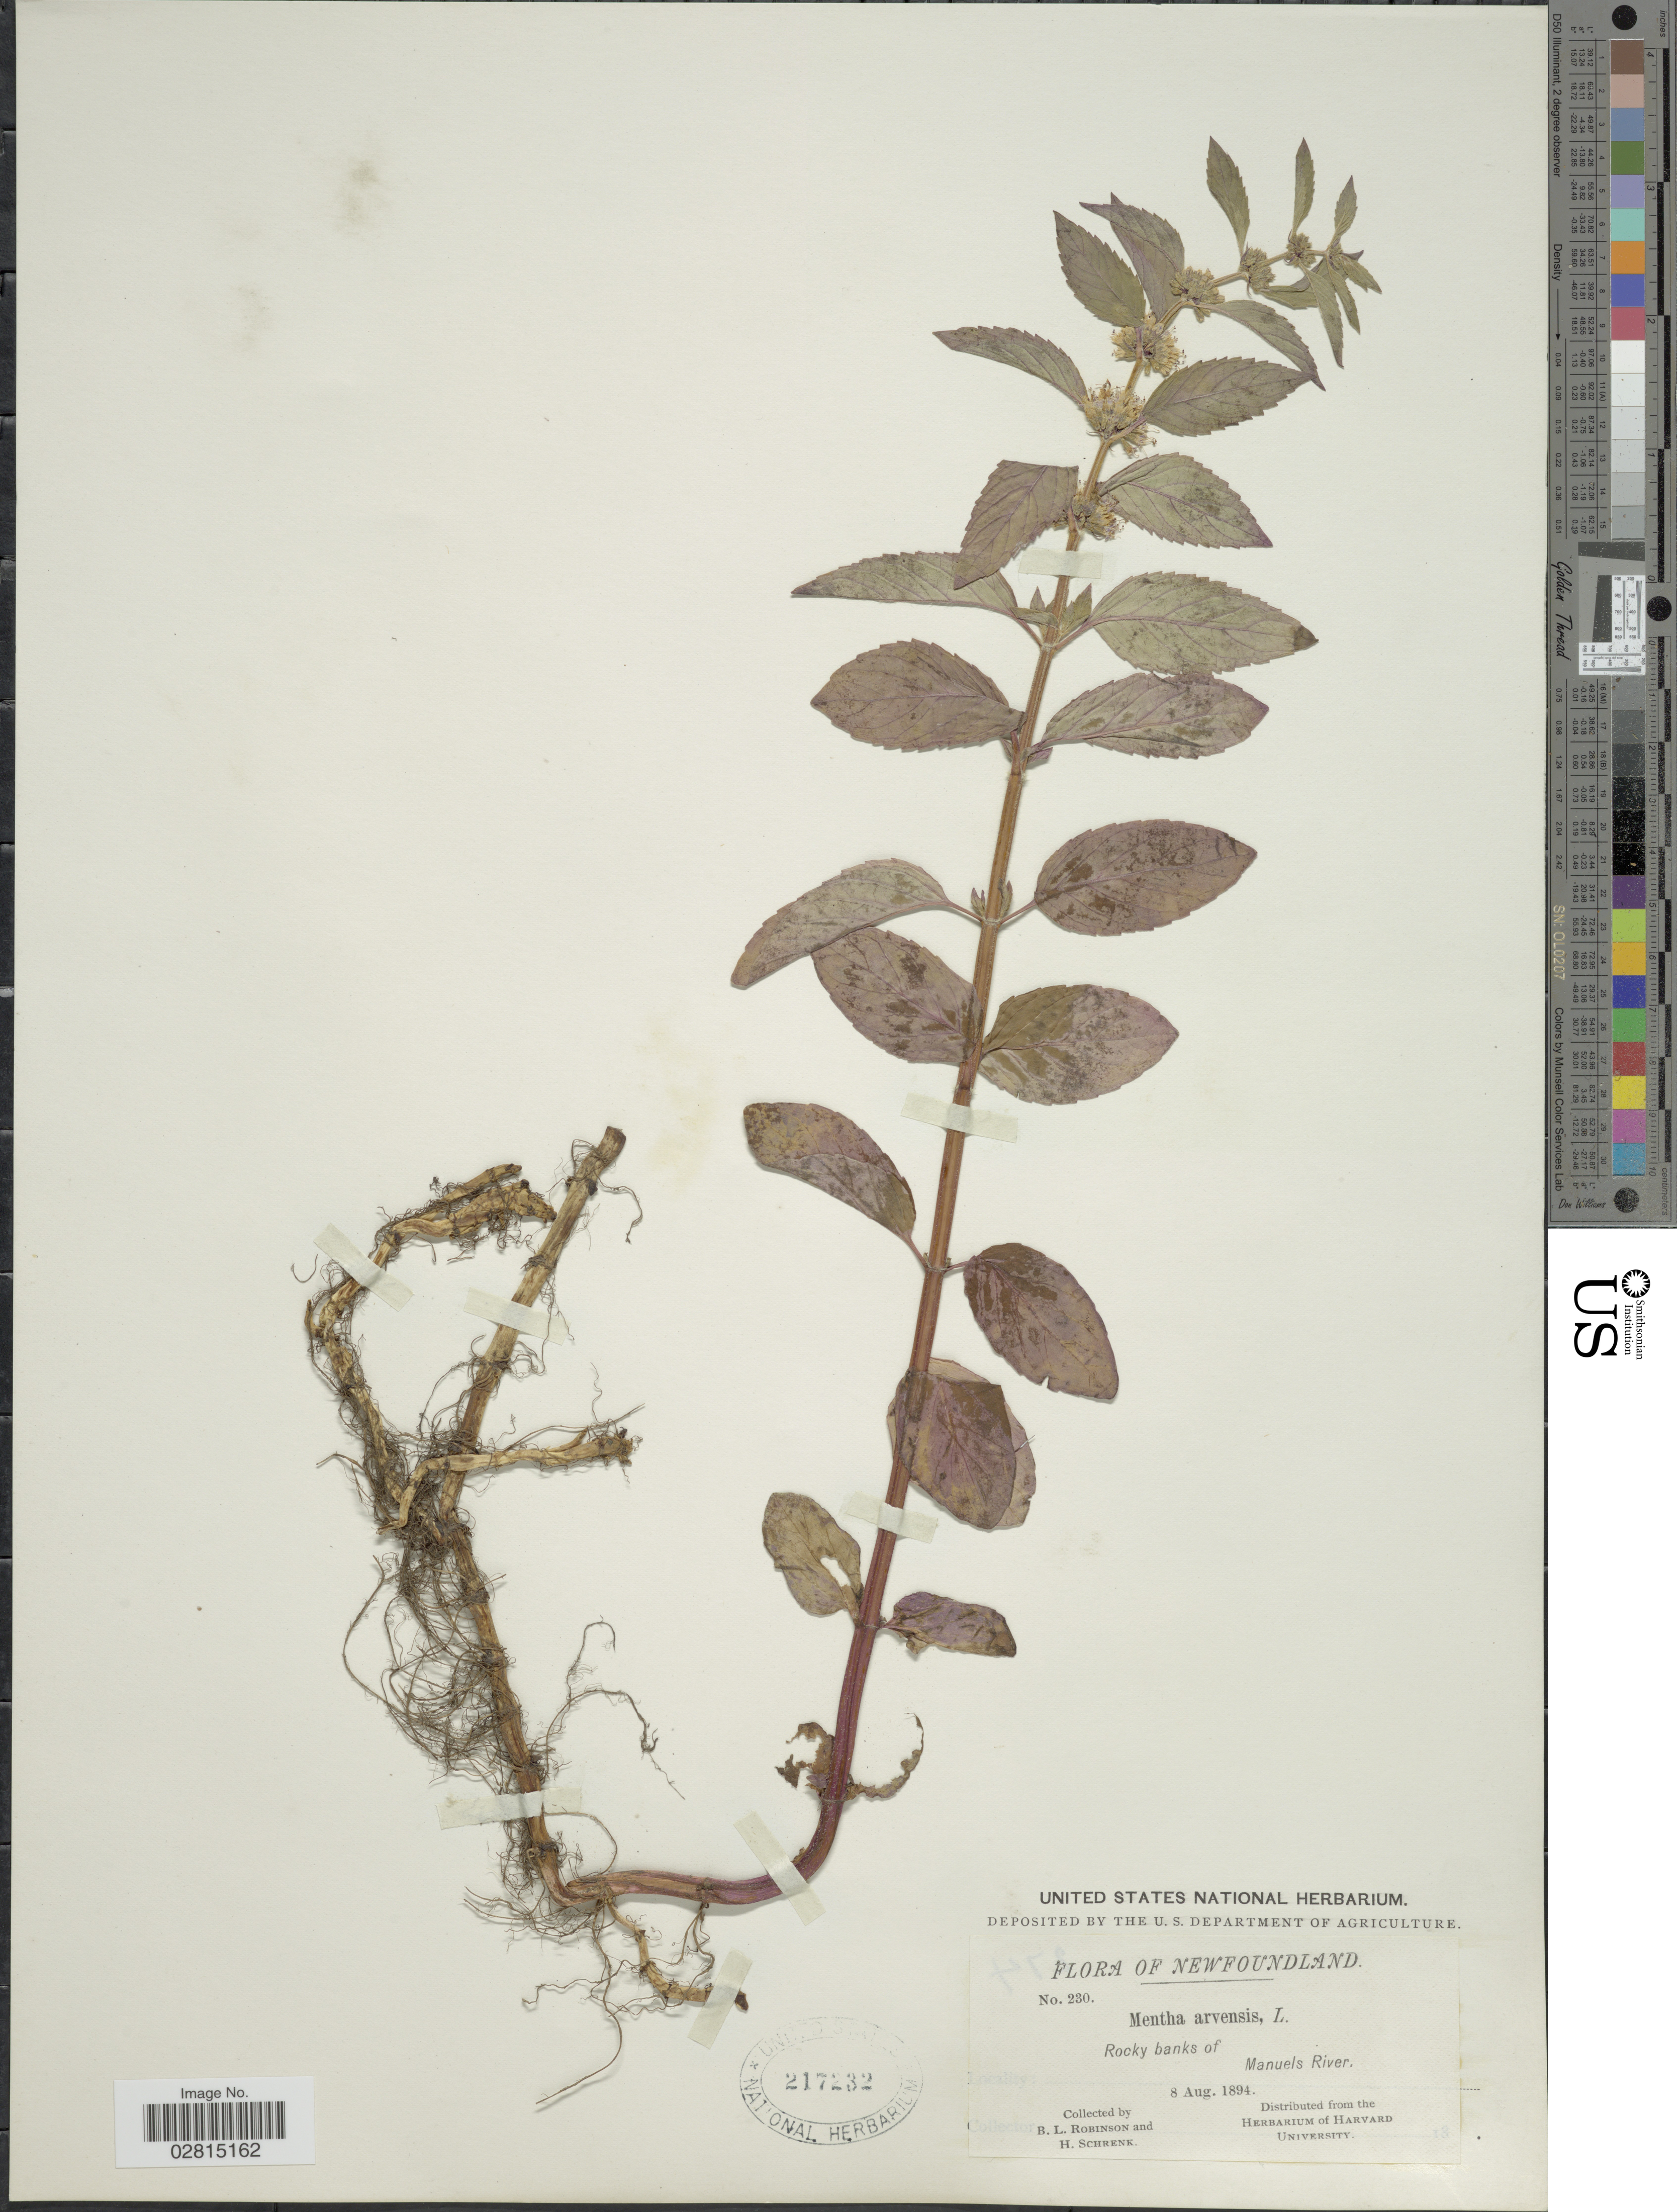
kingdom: Plantae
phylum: Tracheophyta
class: Magnoliopsida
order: Lamiales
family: Lamiaceae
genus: Mentha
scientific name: Mentha arvensis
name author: L.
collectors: B. L. Robinson & H. v. Schrenk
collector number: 230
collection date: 1894-08-08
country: Canada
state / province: Newfoundland and Labrador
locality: Rocky banks of Manuels River.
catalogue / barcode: US 217232